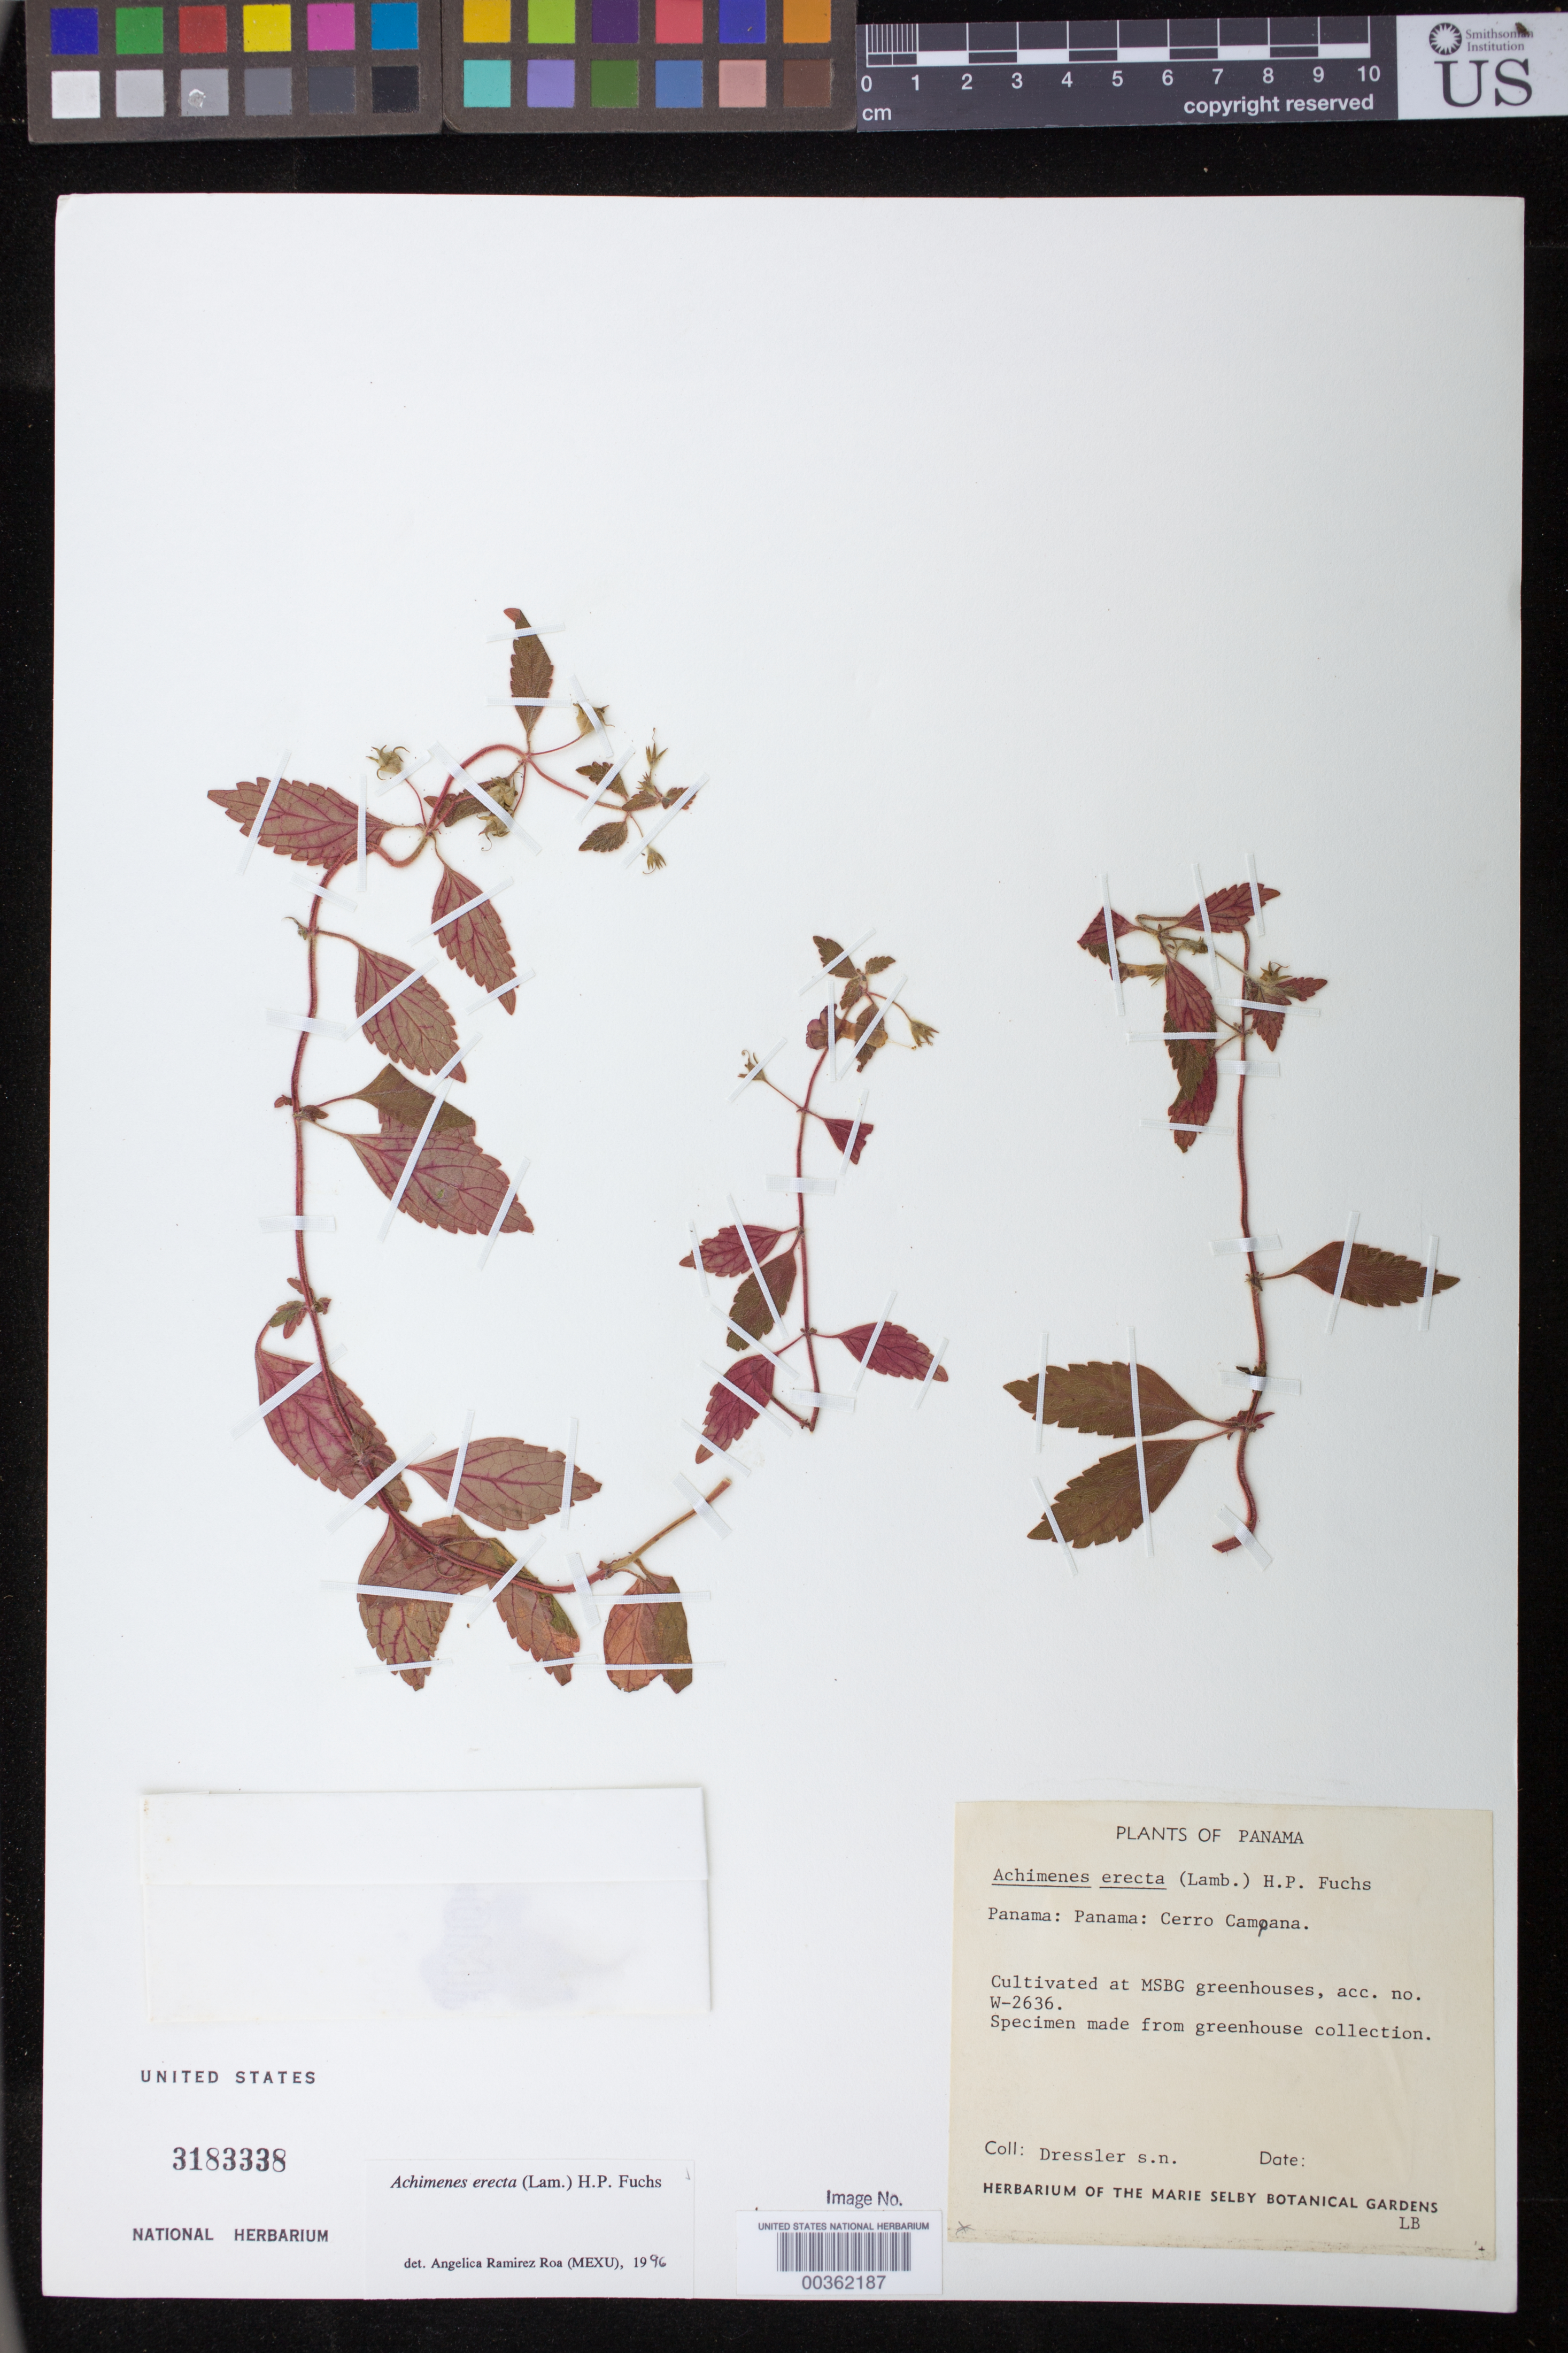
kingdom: Plantae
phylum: Tracheophyta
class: Magnoliopsida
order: Lamiales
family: Gesneriaceae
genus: Achimenes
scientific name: Achimenes erecta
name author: (Lam.) H.P. Fuchs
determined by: Skog, Laurence E.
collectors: H. J. Wiehler & R. Dressler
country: Panama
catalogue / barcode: US 3183338